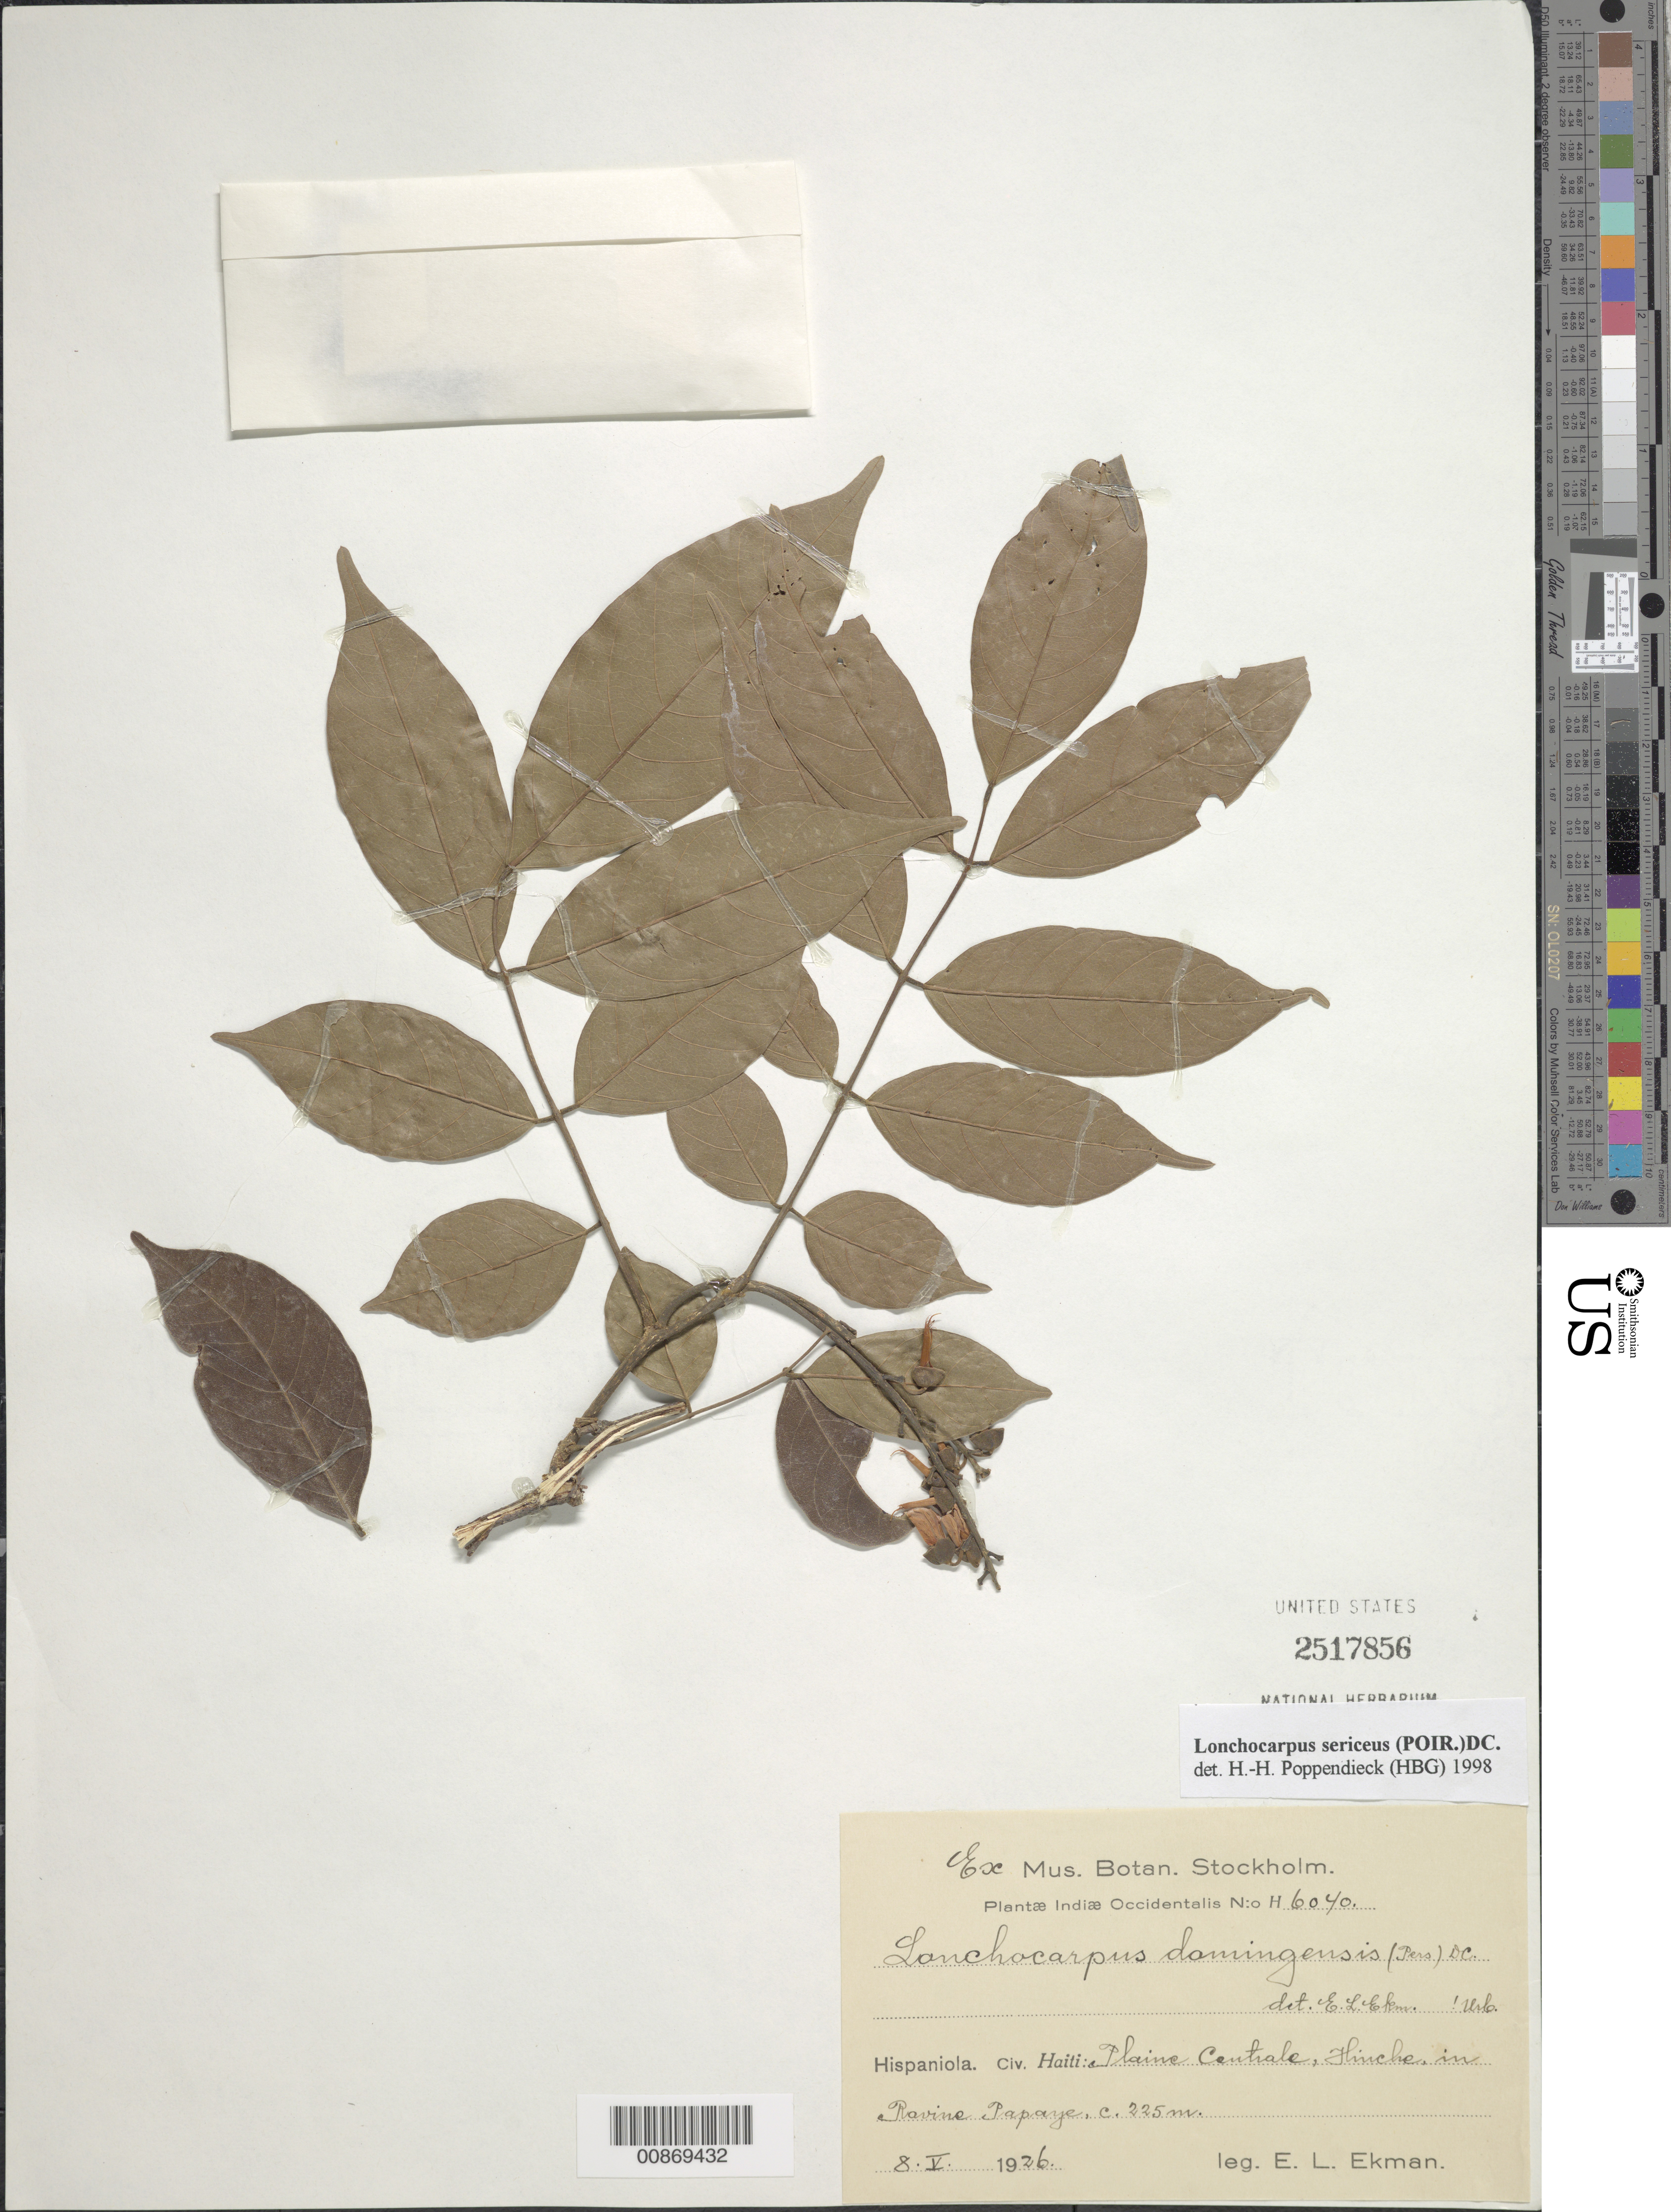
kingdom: Plantae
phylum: Tracheophyta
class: Magnoliopsida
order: Fabales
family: Fabaceae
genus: Lonchocarpus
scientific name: Lonchocarpus sericeus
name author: (Poir.) Kunth ex DC.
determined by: Poppendieck, H.-H., (HBG), Institut fur Allgemeine Botanik und Botanischer Garten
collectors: E. L. Ekman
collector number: H 6040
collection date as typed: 08 May 1926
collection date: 1926-05-08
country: Haiti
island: Hispaniola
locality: Plaine Centrale, Hinche, in Ravine Papaye.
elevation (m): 225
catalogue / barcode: US 2517856